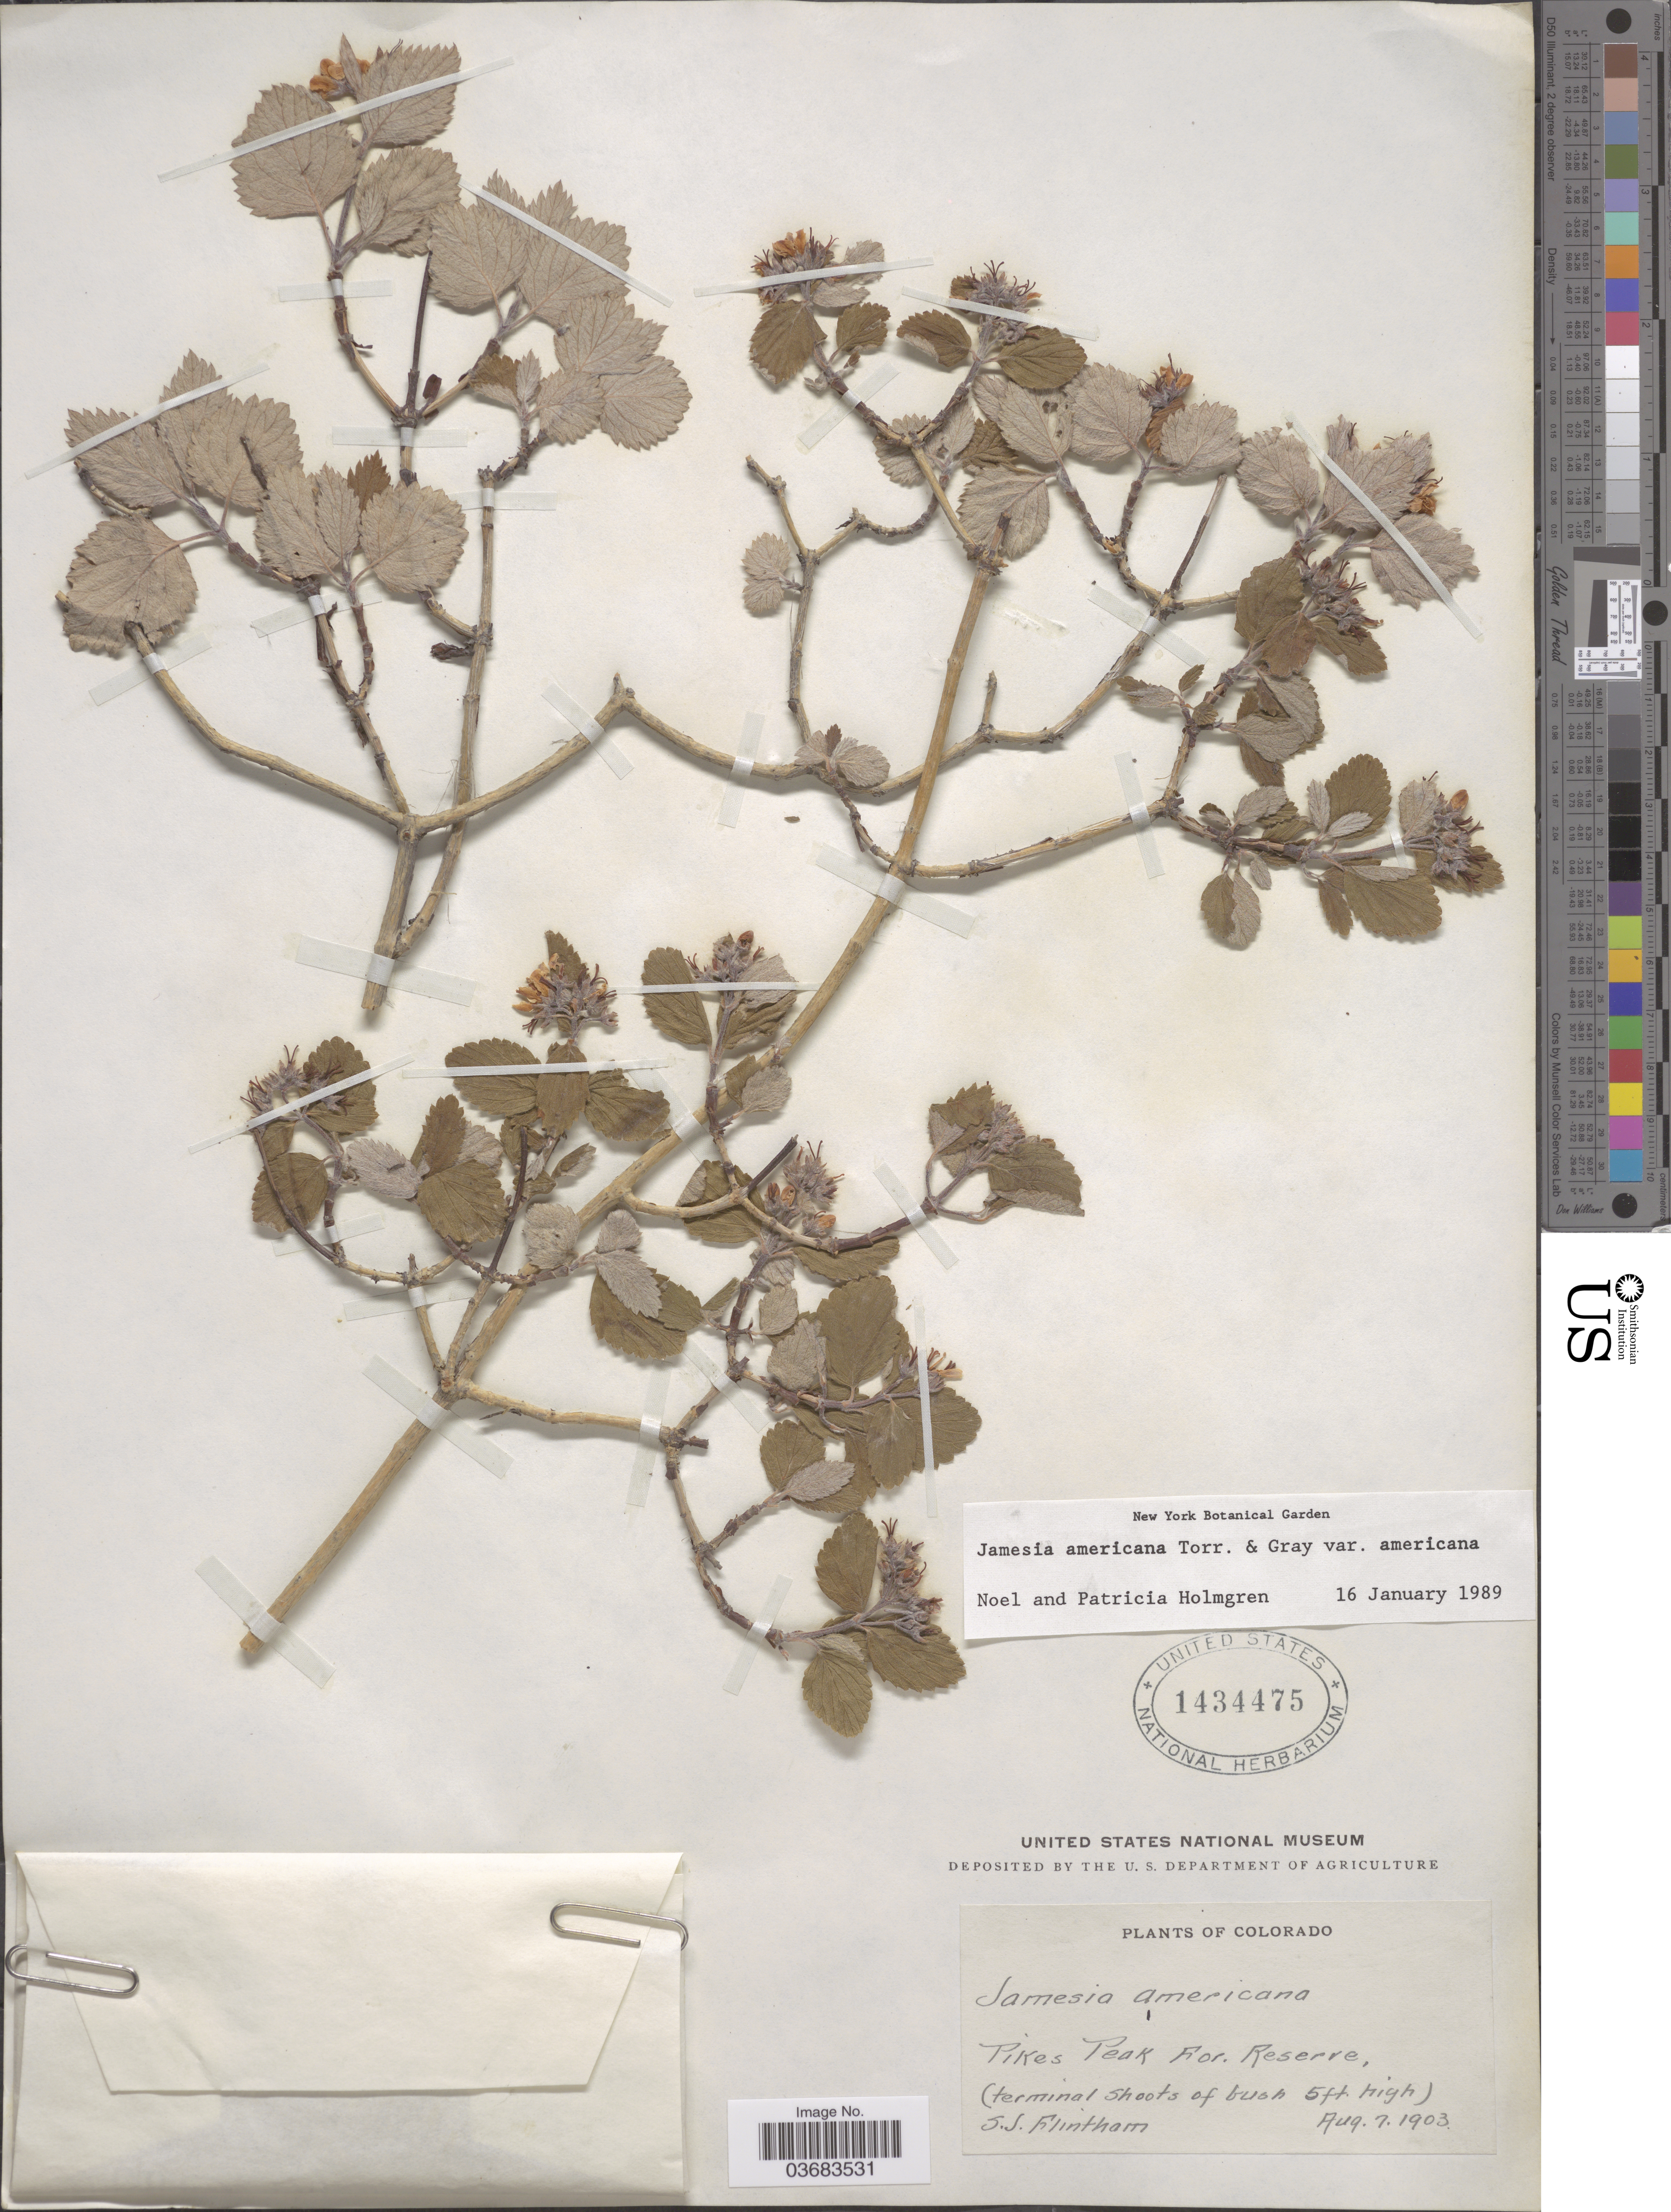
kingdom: Plantae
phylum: Tracheophyta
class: Magnoliopsida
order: Cornales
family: Hydrangeaceae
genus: Edwinia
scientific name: Edwinia americana var. americana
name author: (Torr. & A. Gray) A. Heller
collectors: S. Flintham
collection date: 1903-08-07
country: United States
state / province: Colorado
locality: Pikes Peak For. Reserve.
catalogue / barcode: US 1434475